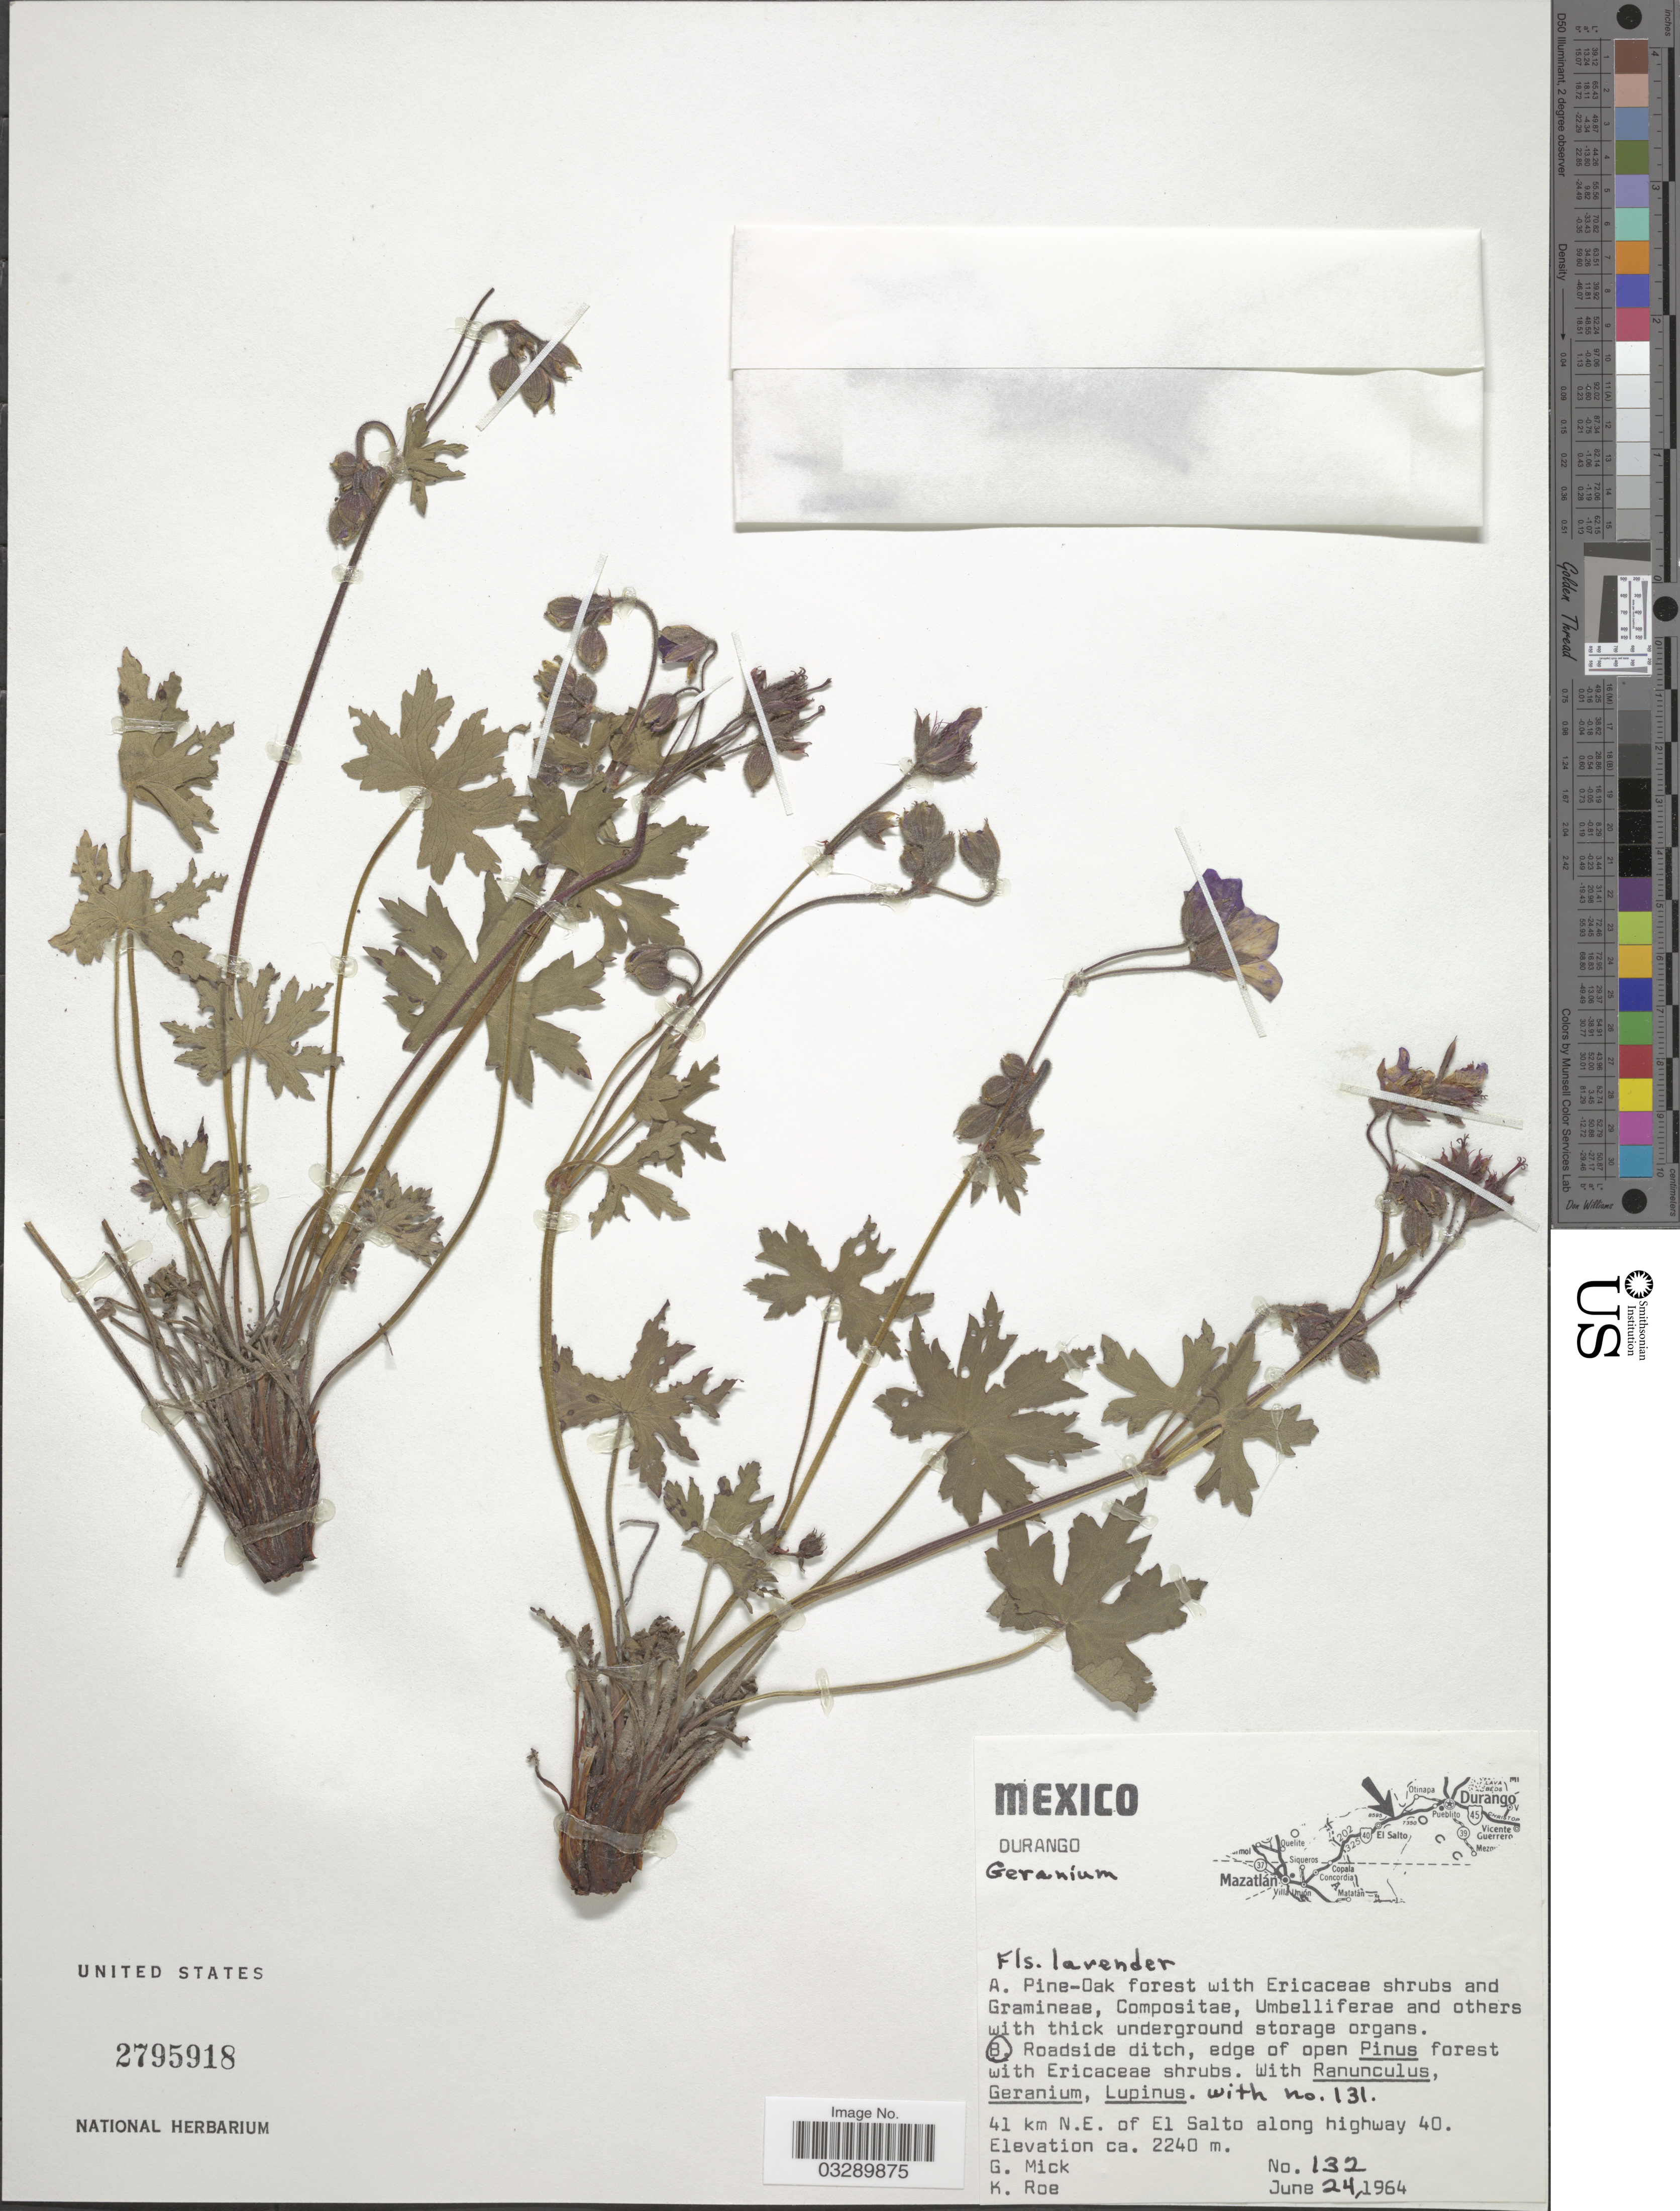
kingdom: Plantae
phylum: Tracheophyta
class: Magnoliopsida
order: Geraniales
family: Geraniaceae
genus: Geranium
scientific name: Geranium sp.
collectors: G. Mick & K. Roe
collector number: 132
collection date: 1964-06-24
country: Mexico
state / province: Durango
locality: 41 km N.E. of El Salto along highway 40.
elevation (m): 2240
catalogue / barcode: US 2795918